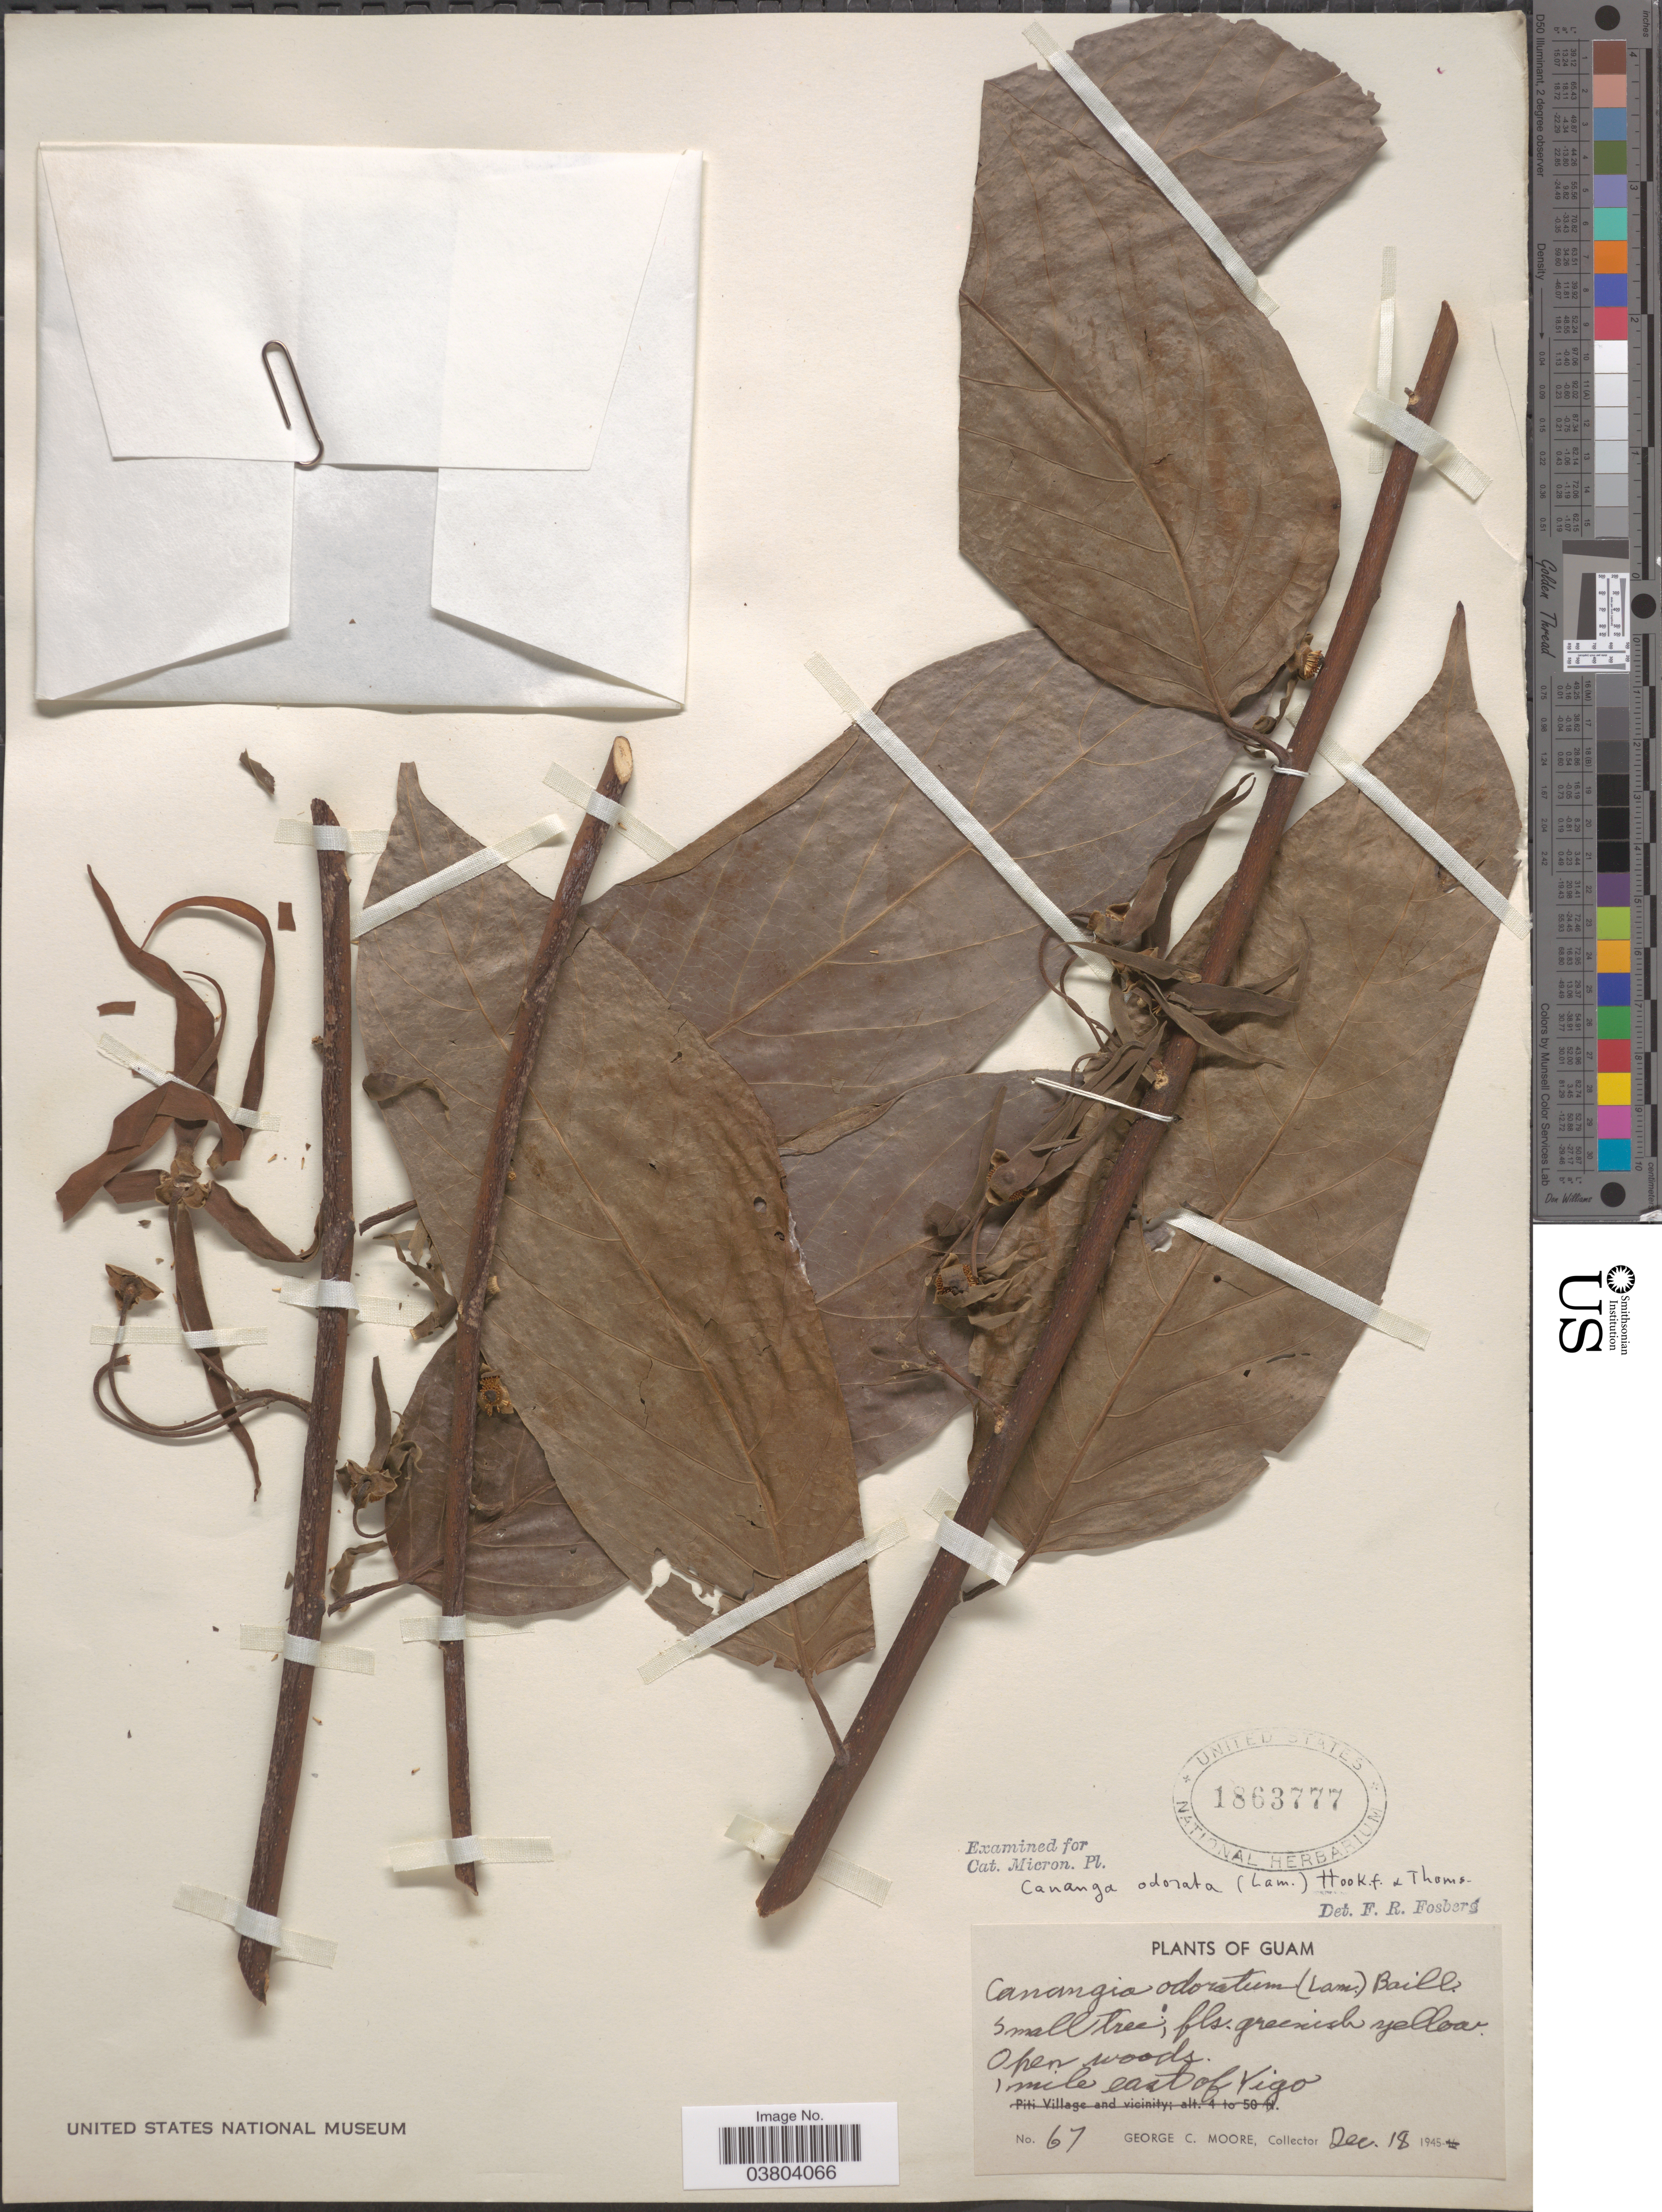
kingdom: Plantae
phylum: Tracheophyta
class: Magnoliopsida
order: Magnoliales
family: Annonaceae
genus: Cananga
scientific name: Cananga odorata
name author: (Lam.) Hook. f. & Thomson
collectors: G. C. Moore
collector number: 67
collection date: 1945-12-18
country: Guam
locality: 1 mile east of Vigo.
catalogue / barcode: US 1863777